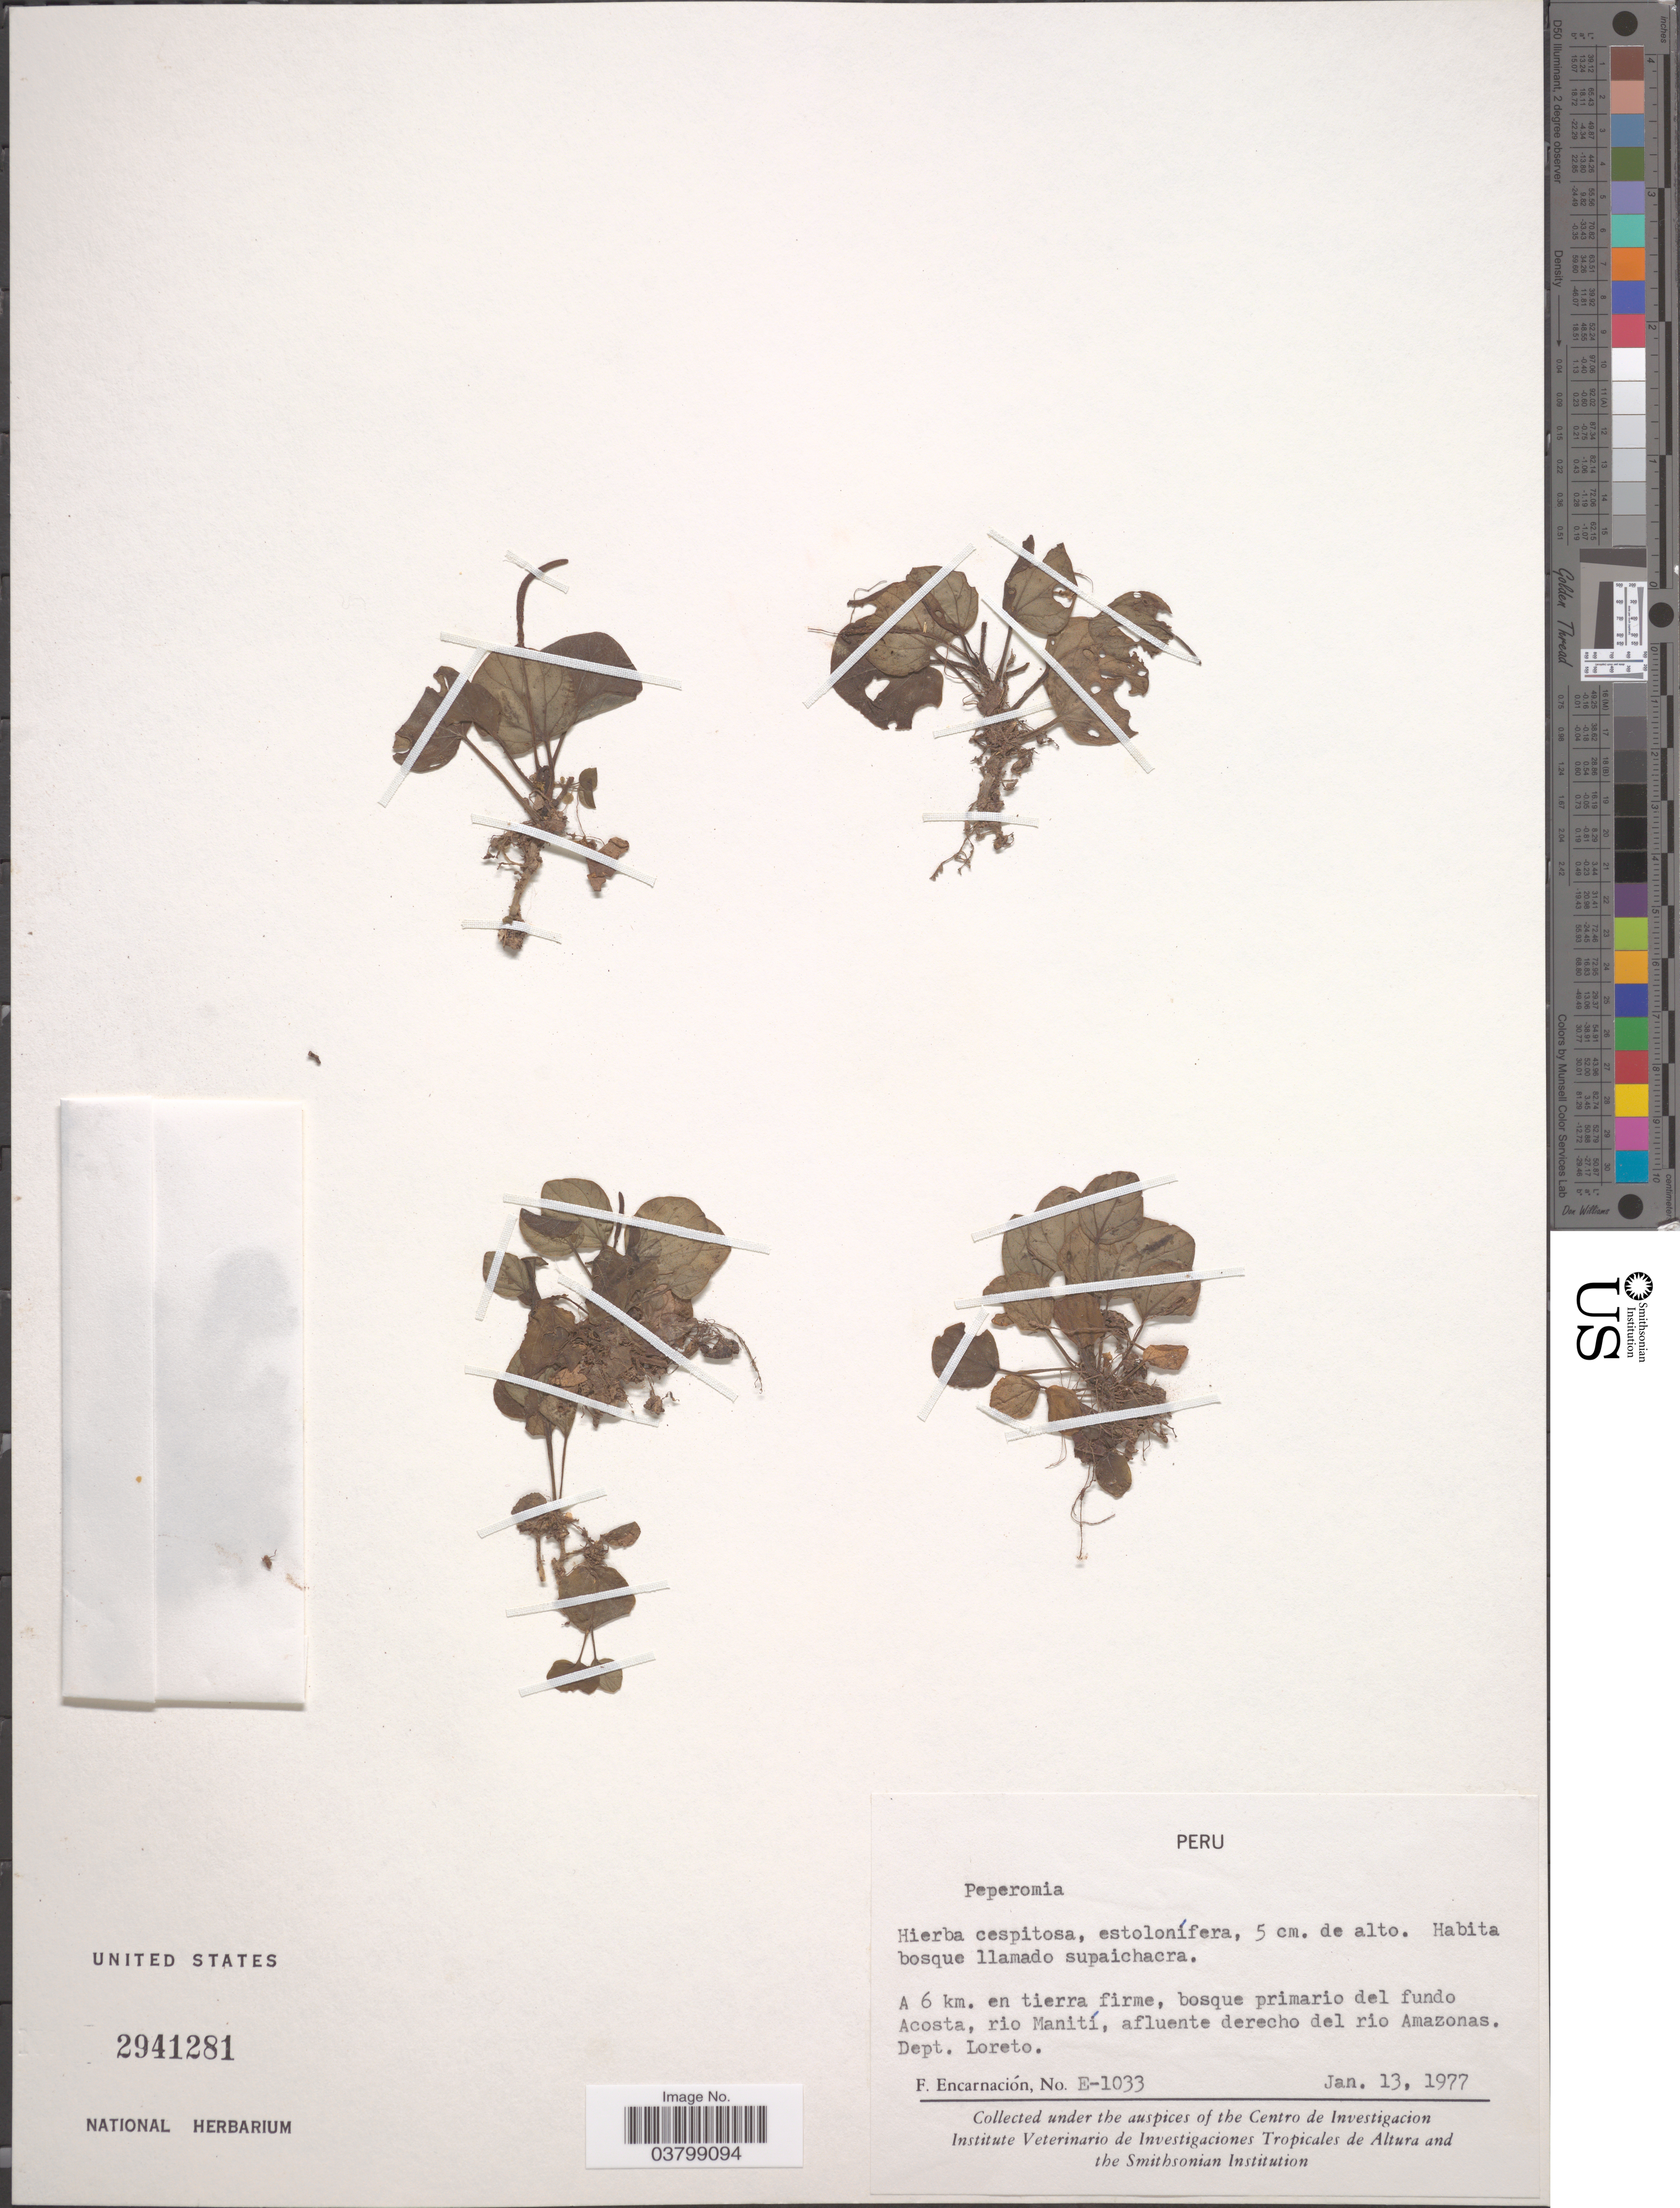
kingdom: Plantae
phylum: Tracheophyta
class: Magnoliopsida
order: Piperales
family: Piperaceae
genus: Peperomia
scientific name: Peperomia sp. nov.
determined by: Jiménez, José Estaban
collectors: F. Encarnación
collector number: E-1033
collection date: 1977-01-13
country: Peru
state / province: Loreto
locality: A 6 km. en tierra firme, bosque primario del fundo Acosta, rio Manití, aflluente derecho del rio Amazonas. Dept. Loreto.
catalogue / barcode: US 2941281